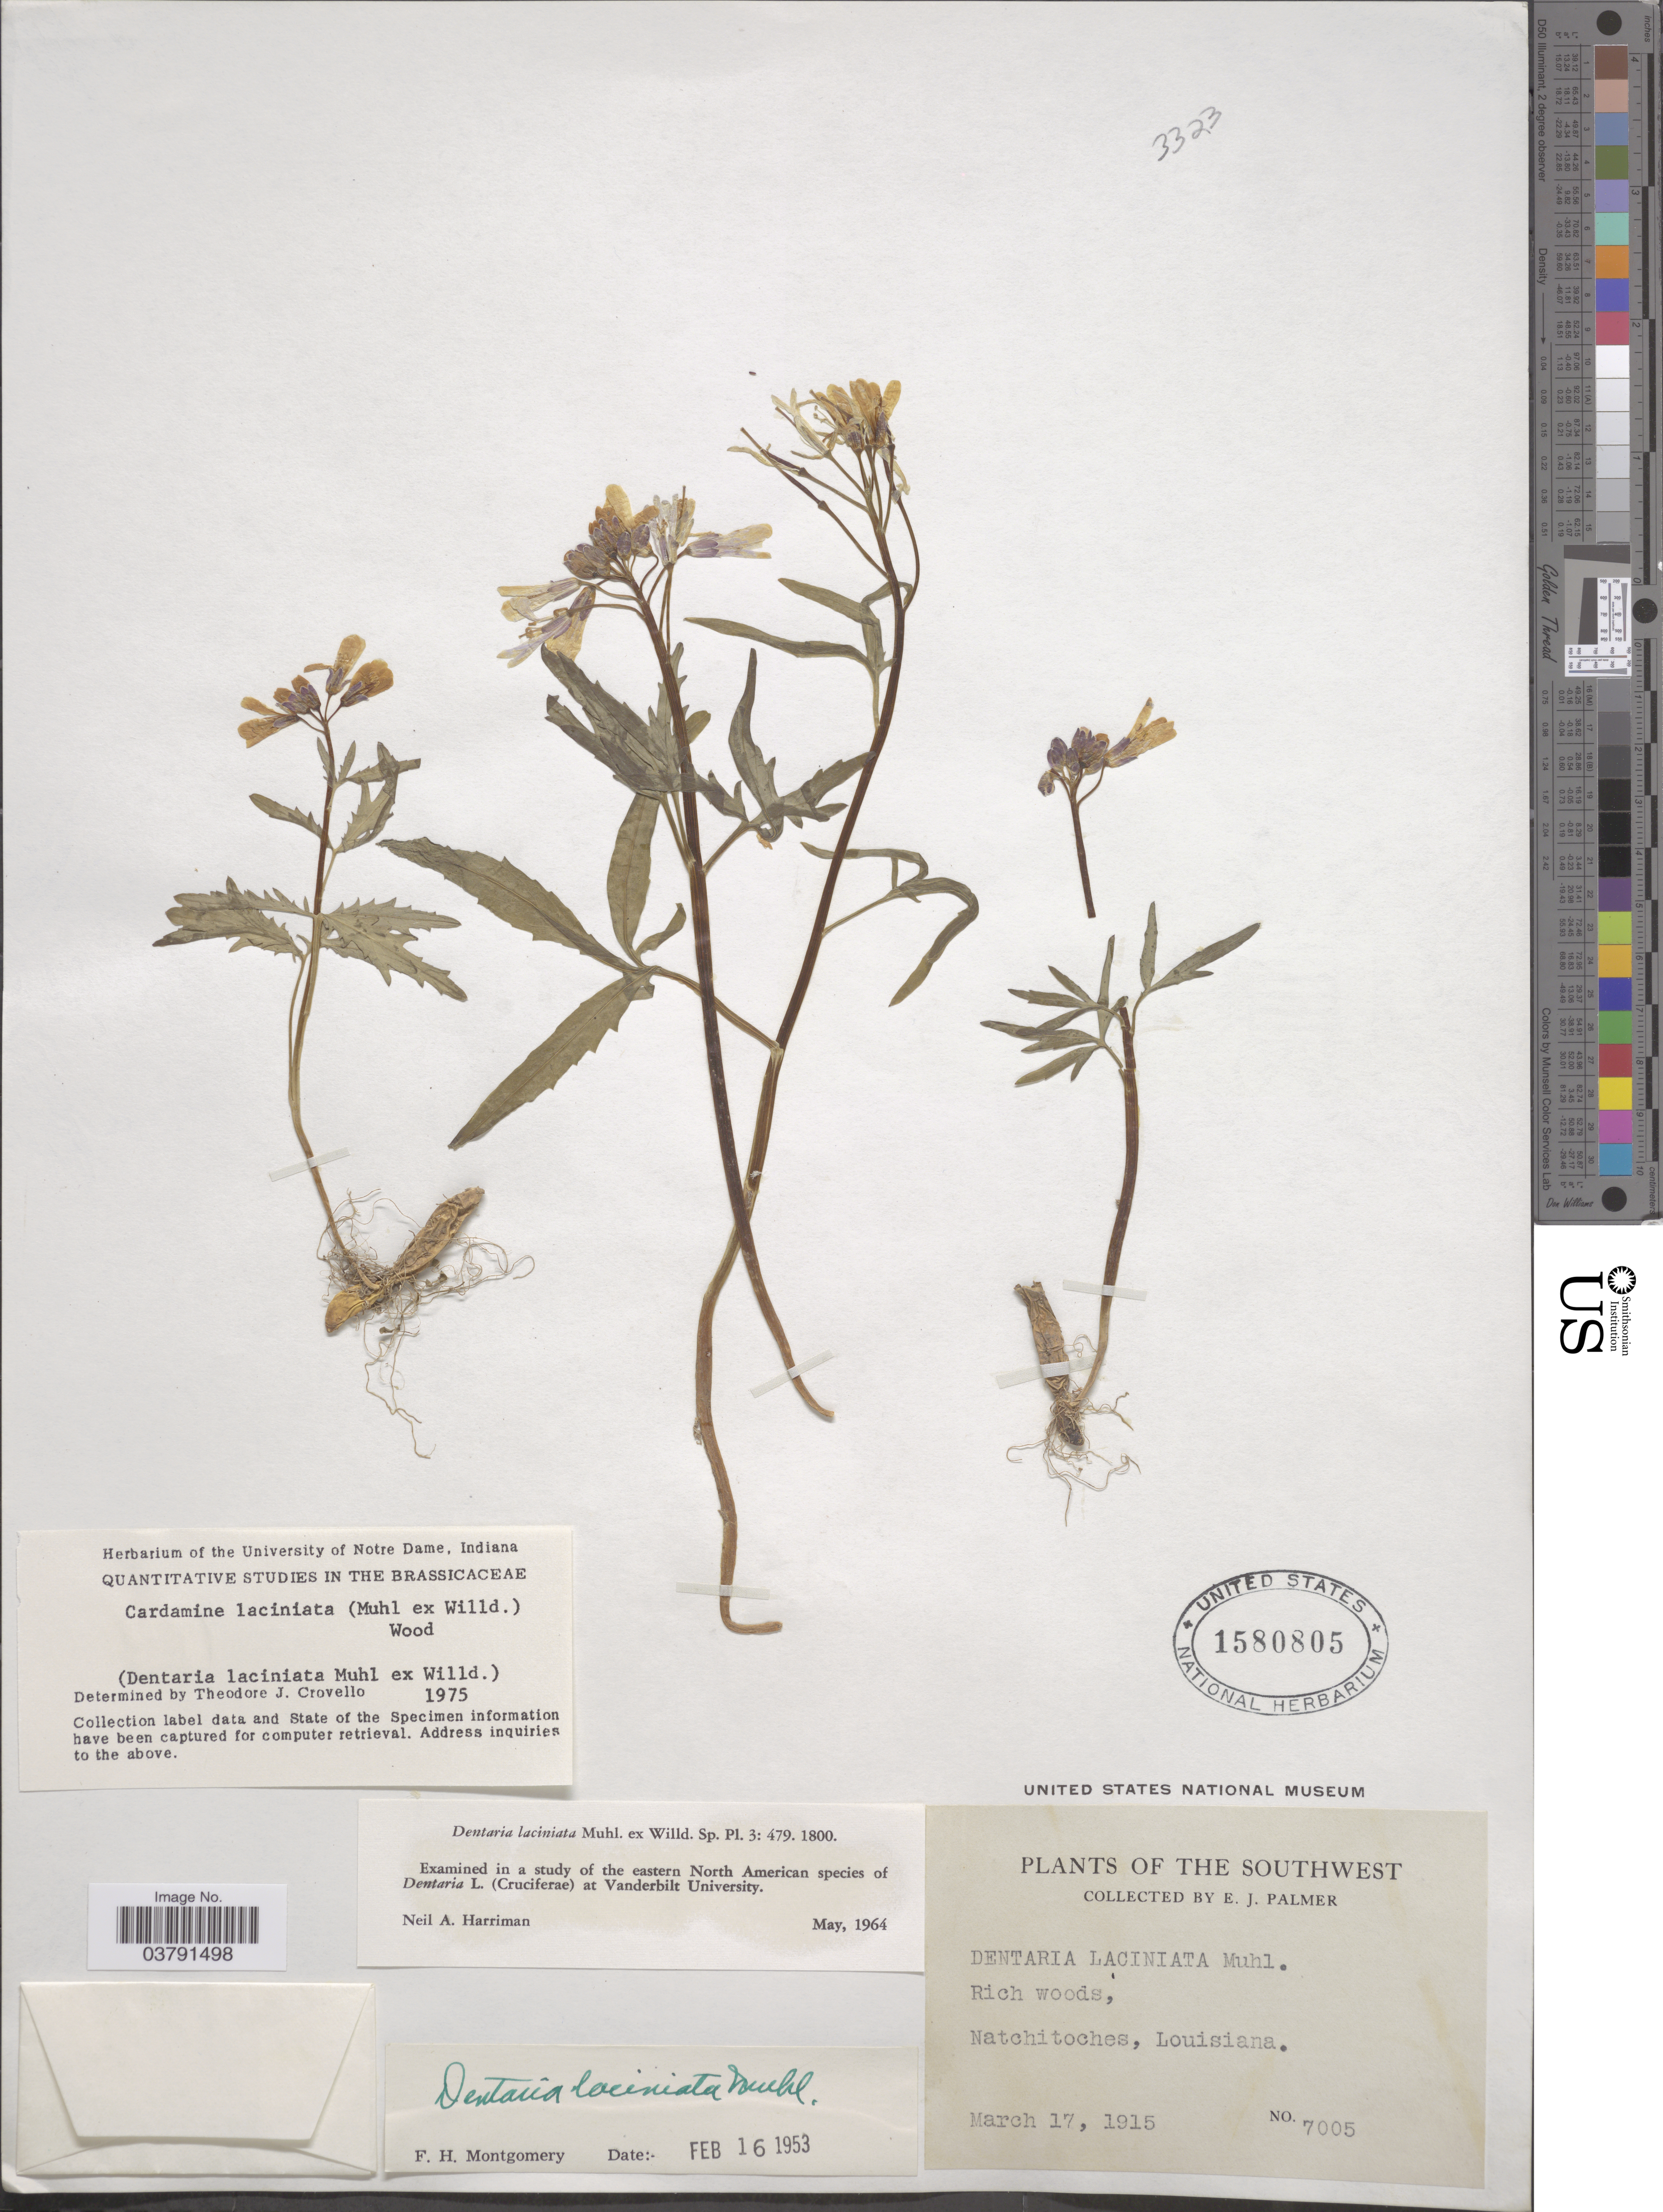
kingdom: Plantae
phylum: Tracheophyta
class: Magnoliopsida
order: Brassicales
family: Brassicaceae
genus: Dentaria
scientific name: Dentaria laciniata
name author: Muhl.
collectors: E. J. Palmer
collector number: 7005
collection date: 1915-03-17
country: United States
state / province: Louisiana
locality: The Southwest, Natchitoches.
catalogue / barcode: US 1580805